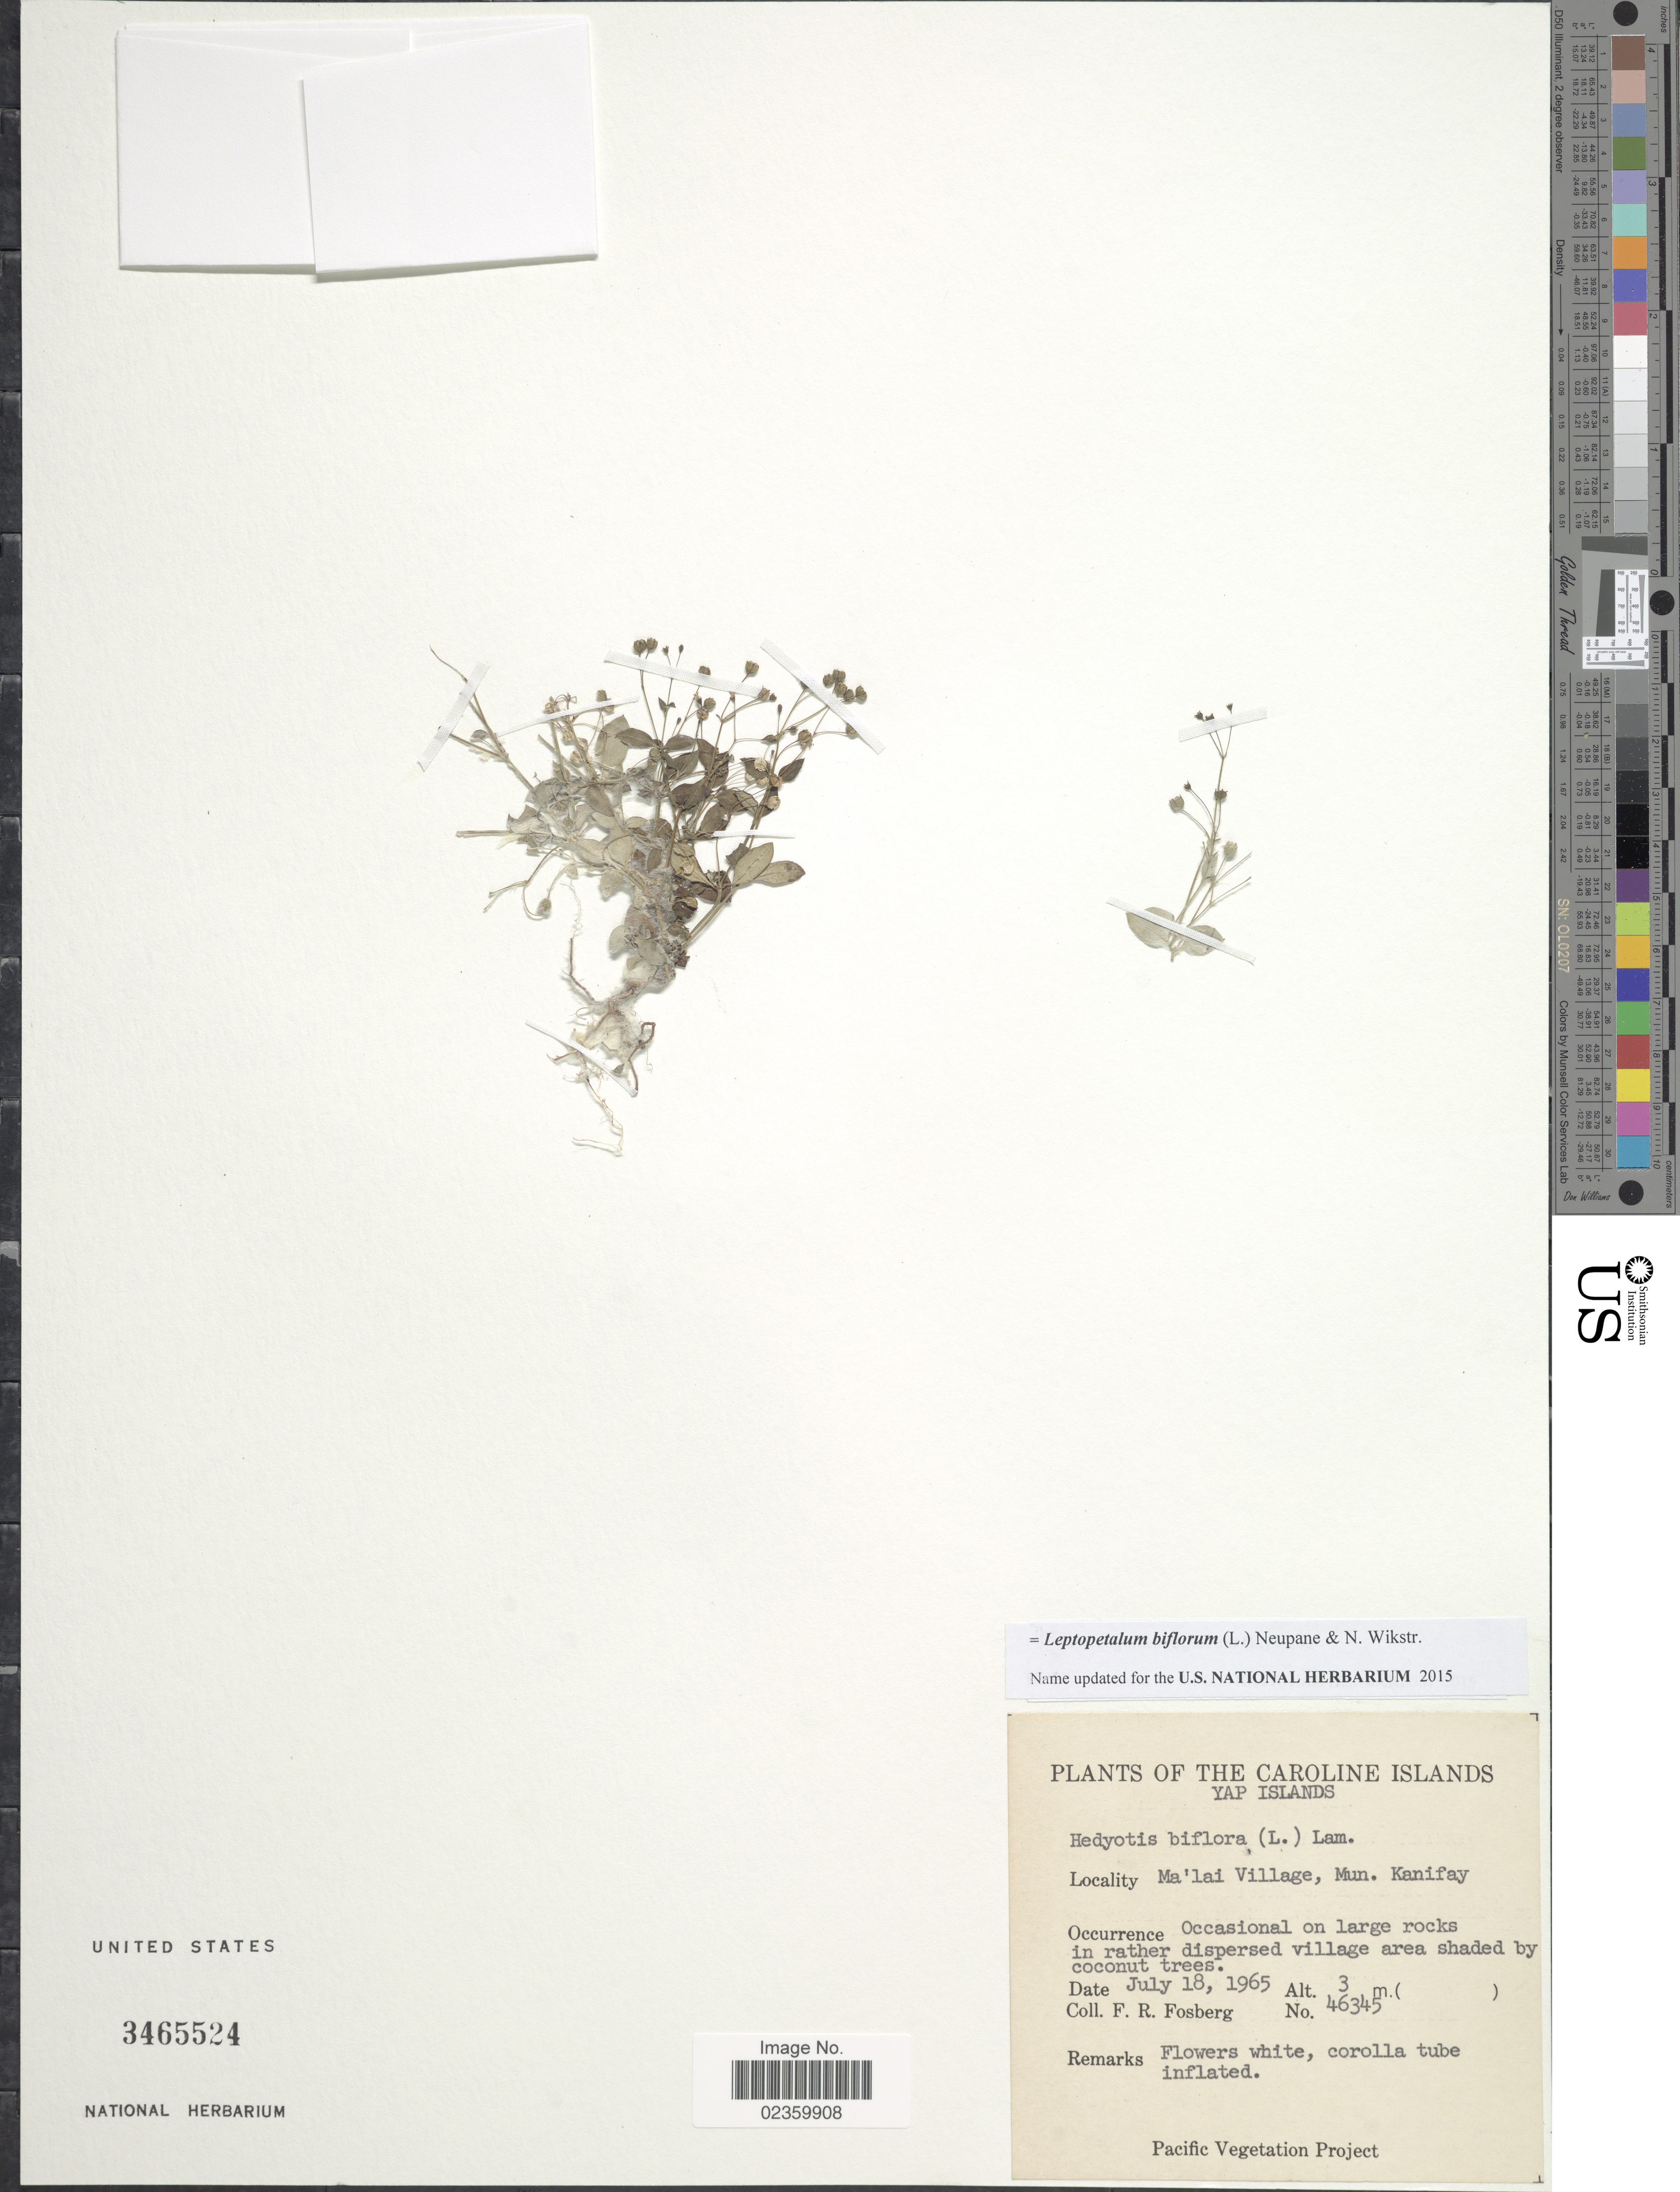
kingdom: Plantae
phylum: Tracheophyta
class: Magnoliopsida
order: Gentianales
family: Rubiaceae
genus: Leptopetalum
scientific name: Leptopetalum biflorum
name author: (L.) Neupane & N. Wikstr.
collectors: F. R. Fosberg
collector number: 46345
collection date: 1965-07-18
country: Micronesia, Federated States of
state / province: Yap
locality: The Caroline Islands. Ma'lai Village , Mun. Kanifay, in rather disoersed village area shaded by coconut trees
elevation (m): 3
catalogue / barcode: US 3465524